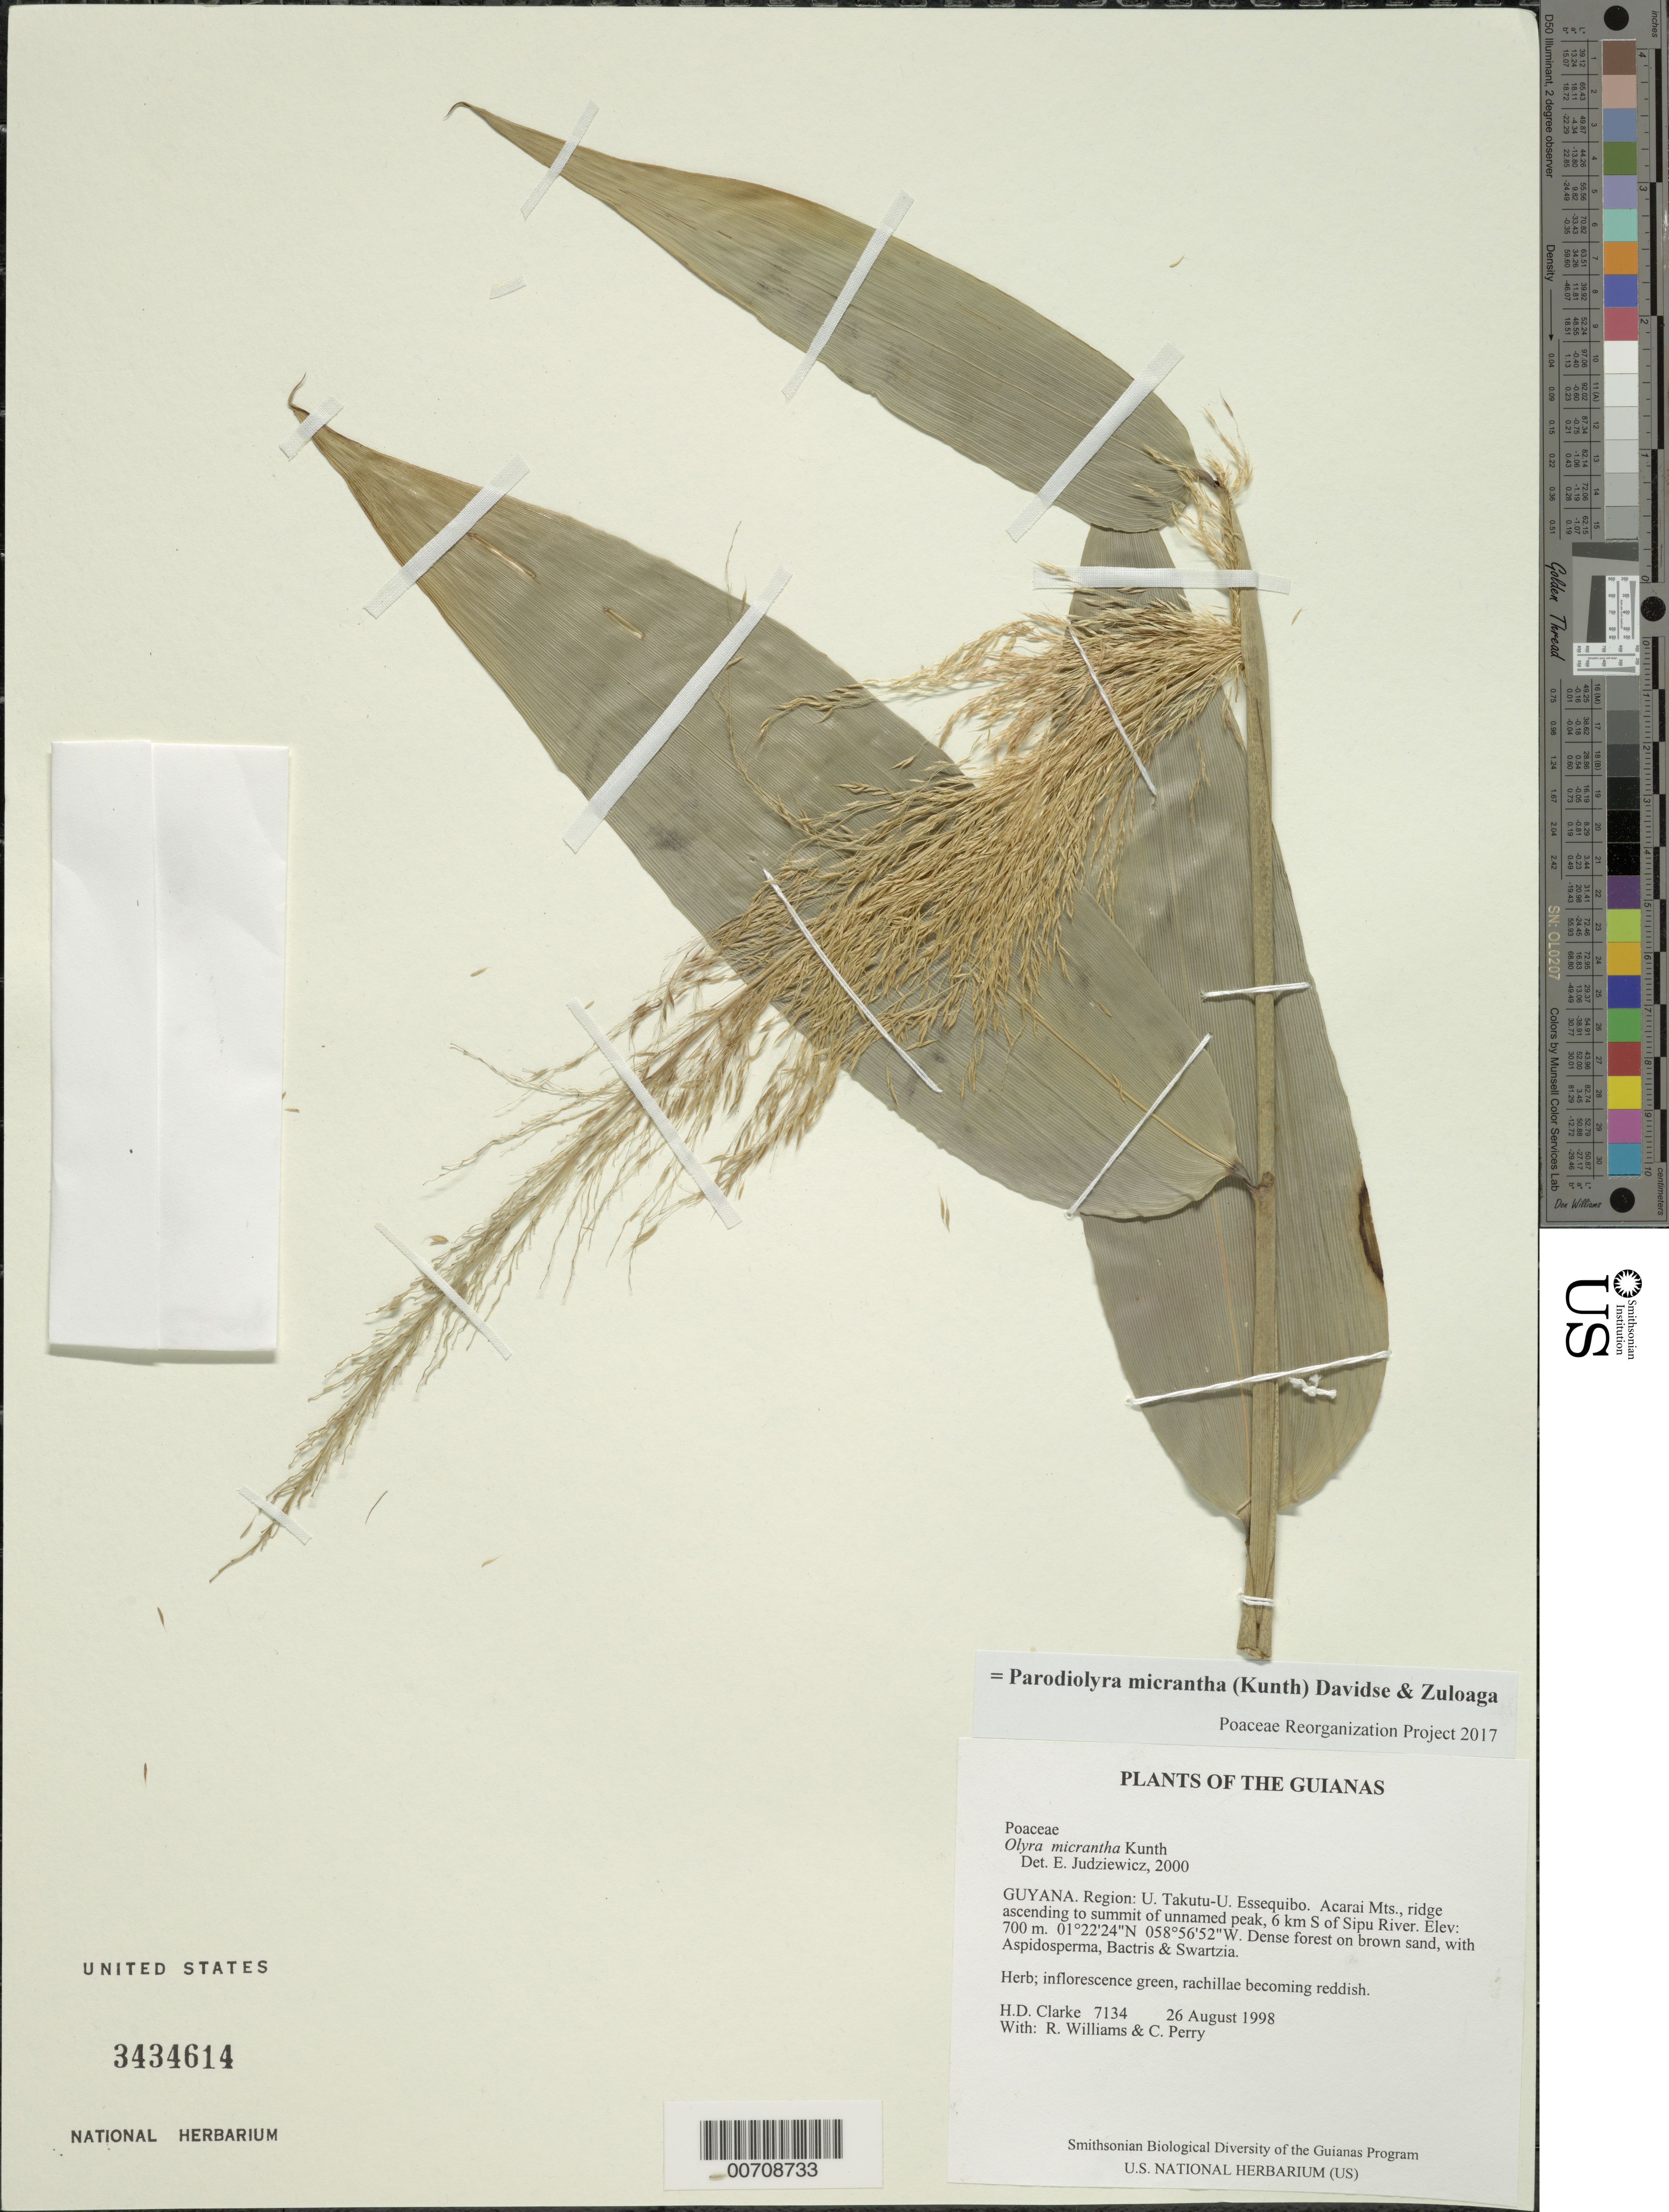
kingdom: Plantae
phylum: Tracheophyta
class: Liliopsida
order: Poales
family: Poaceae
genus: Parodiolyra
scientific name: Parodiolyra micrantha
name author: (Kunth) Davidse & Zuloaga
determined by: Poaceae Reorganization Project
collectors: H. D. Clarke, R. Williams & C. Perry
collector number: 7134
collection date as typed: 26 August 1998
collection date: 1998-08-26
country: Guyana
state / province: U. Takutu-U. Essequibo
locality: Acarai Mts., ridge ascending to summit of unnamed peak, 6 km S of Sipu River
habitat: Dense forest on brown sand, with Aspidosperma, Bactris & Swartzia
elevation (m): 700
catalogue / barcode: US 3434614